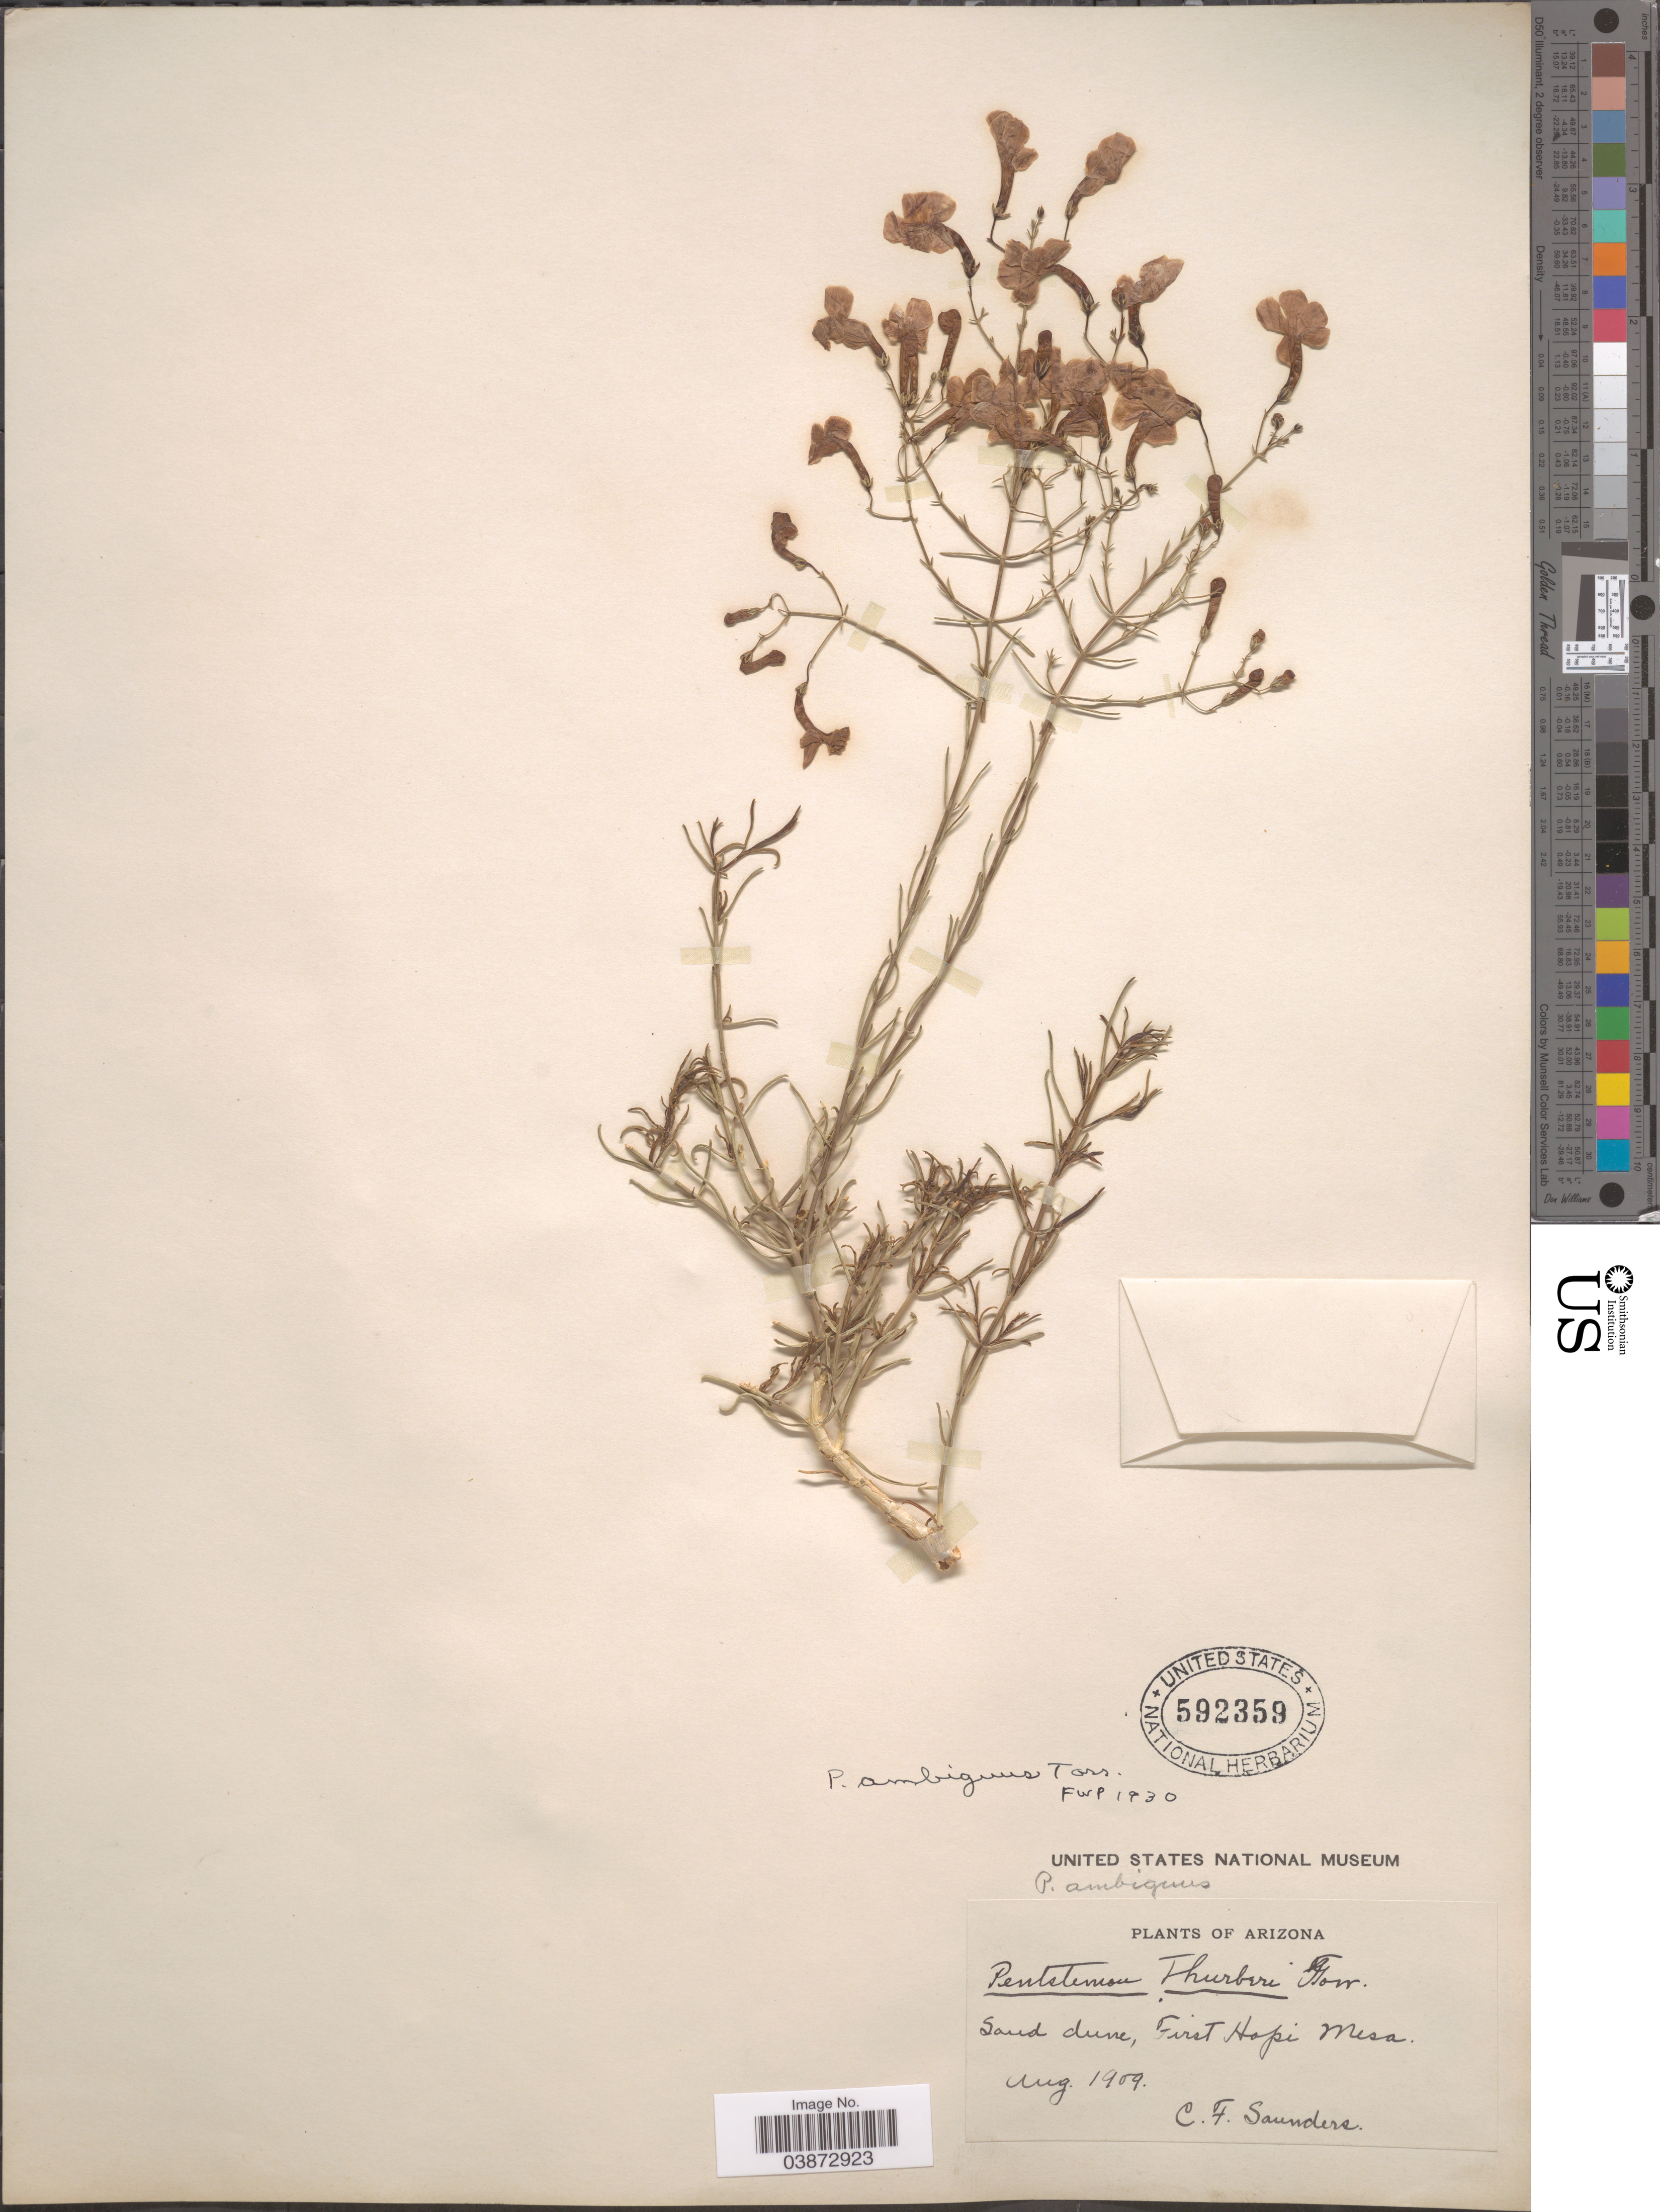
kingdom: Plantae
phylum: Tracheophyta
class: Magnoliopsida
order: Lamiales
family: Plantaginaceae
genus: Penstemon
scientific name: Penstemon ambiguus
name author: Torr.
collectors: C. Sanders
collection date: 1909-08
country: United States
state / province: Arizona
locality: Sand dune, First Hopi Mesa.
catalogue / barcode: US 592359